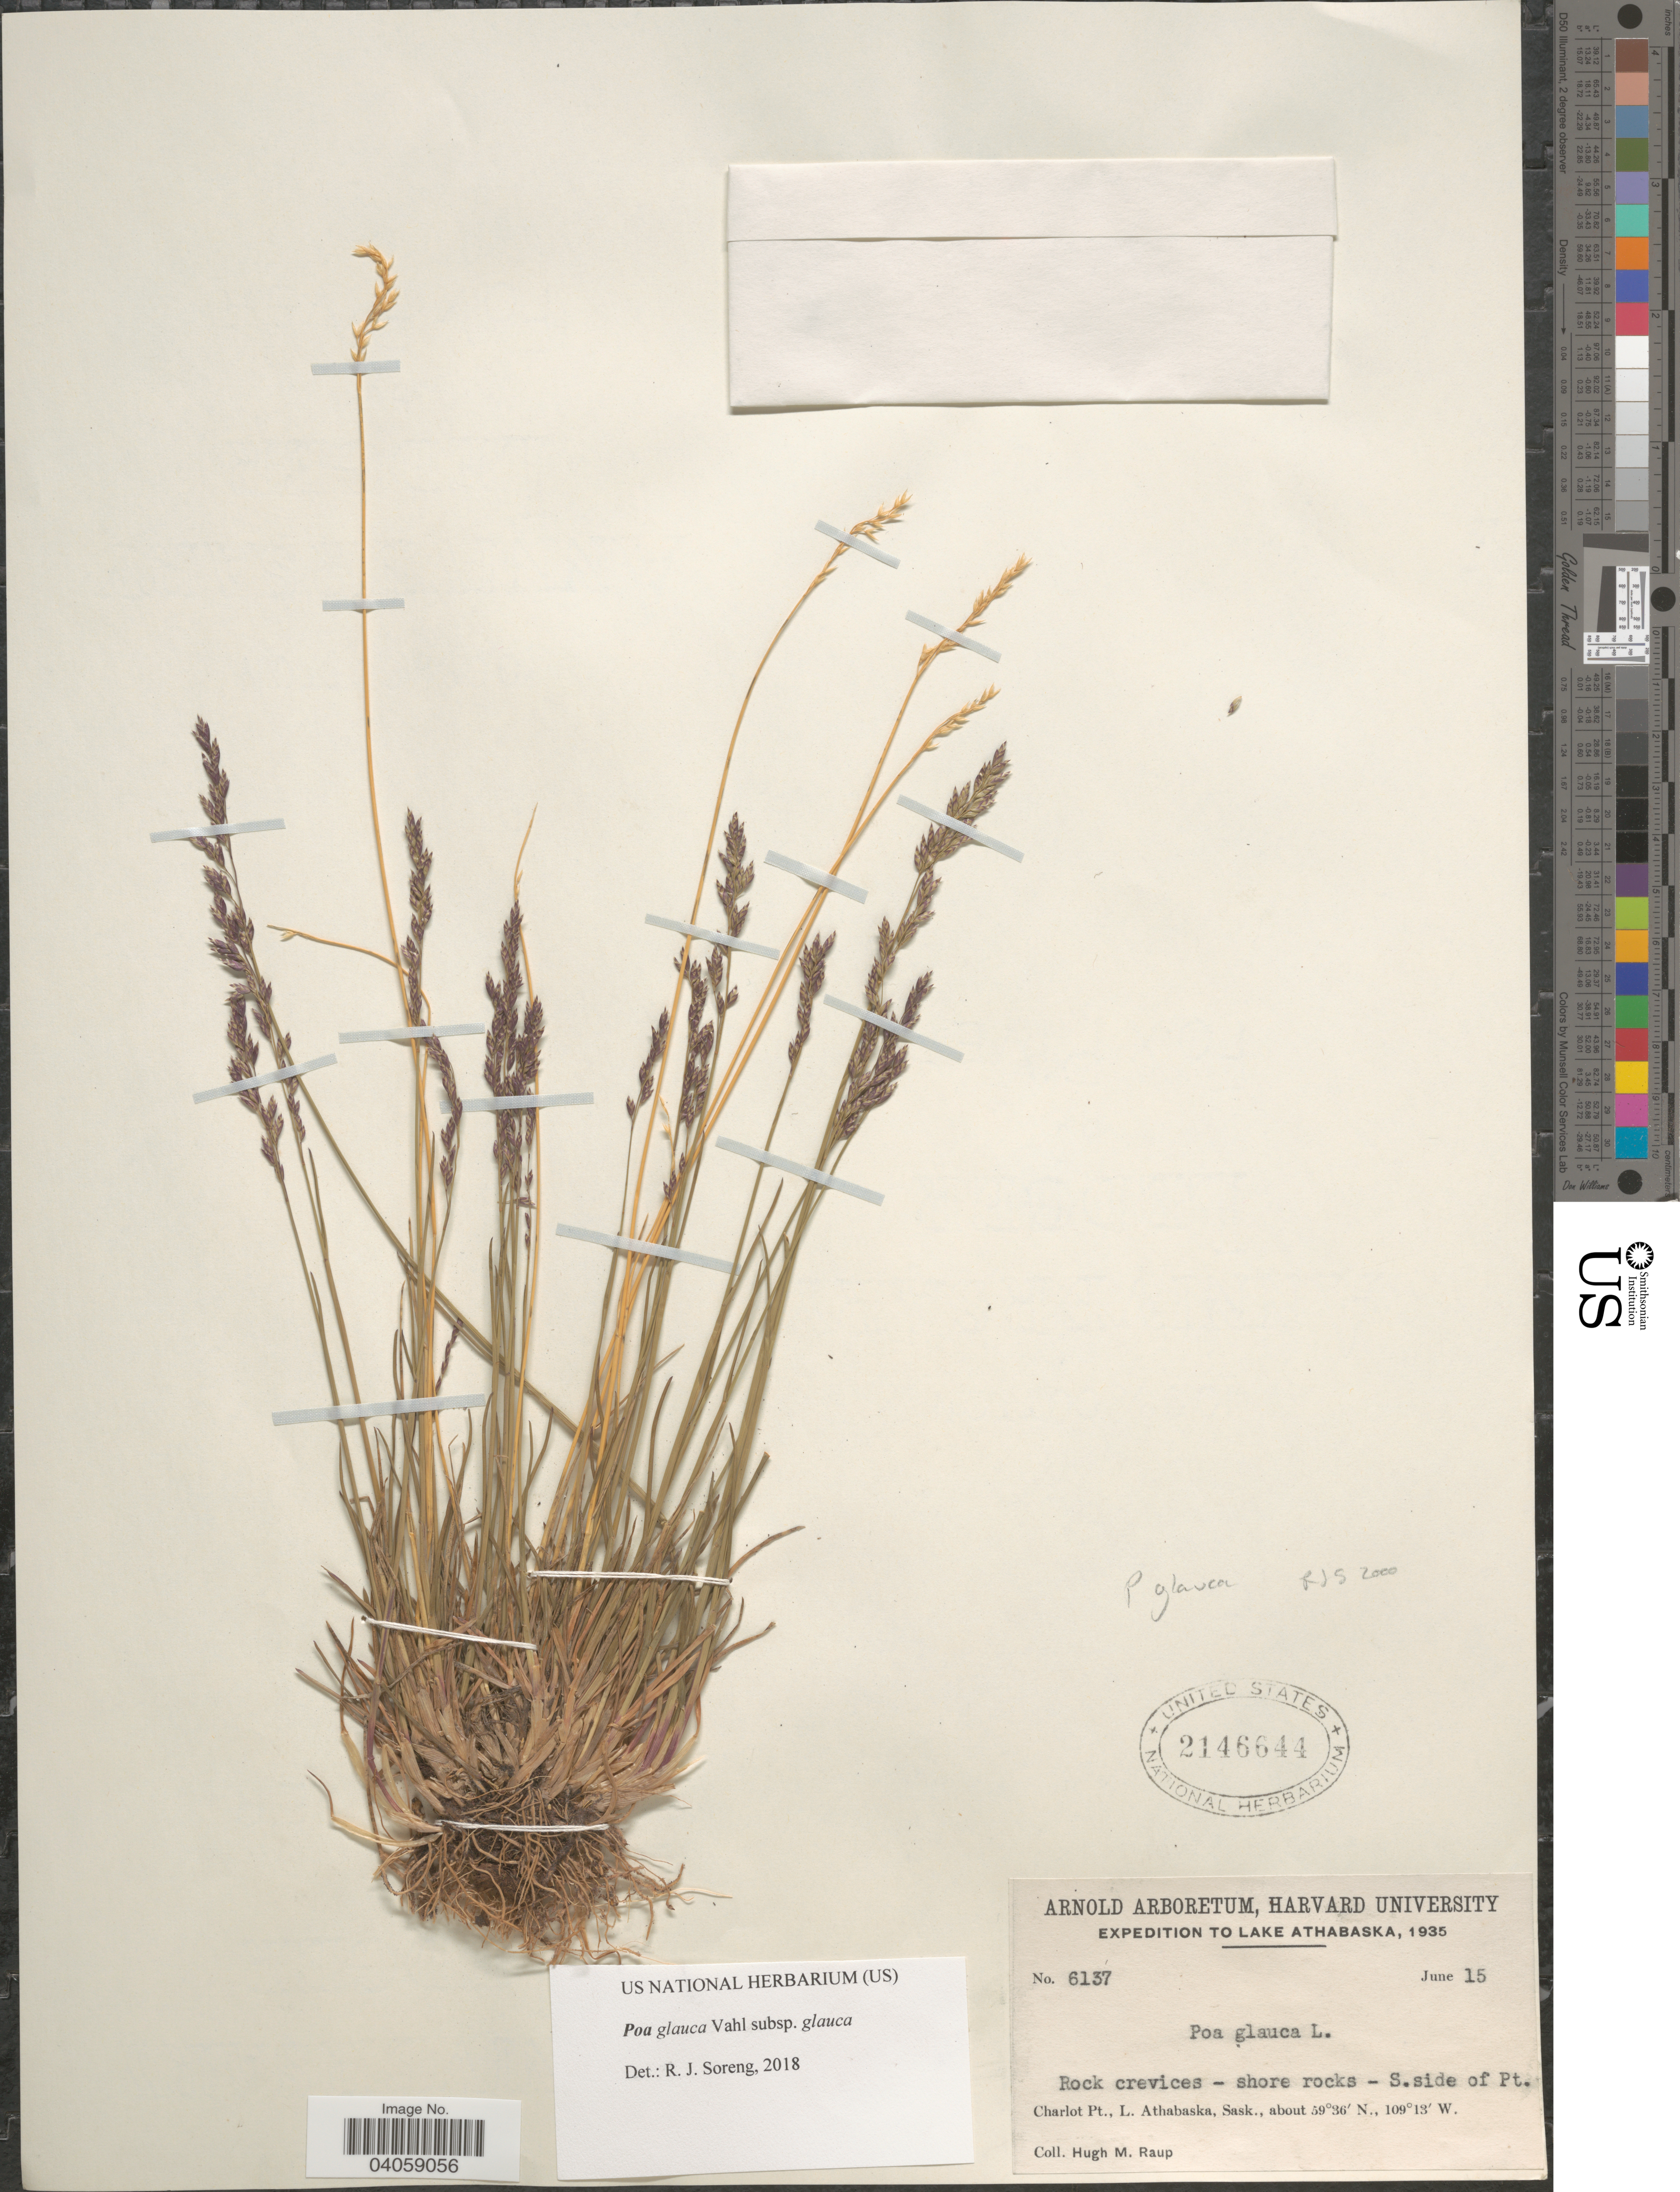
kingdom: Plantae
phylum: Tracheophyta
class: Liliopsida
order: Poales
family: Poaceae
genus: Poa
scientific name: Poa glauca subsp. glauca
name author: Vahl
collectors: H. Raup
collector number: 6137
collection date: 1935-06-15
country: Canada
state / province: Saskatchewan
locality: Lake Athabaska. Rock crevices - shore rocks - S.side of Pt. Charlot Pt., L. Athabaska.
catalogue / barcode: US 2146644